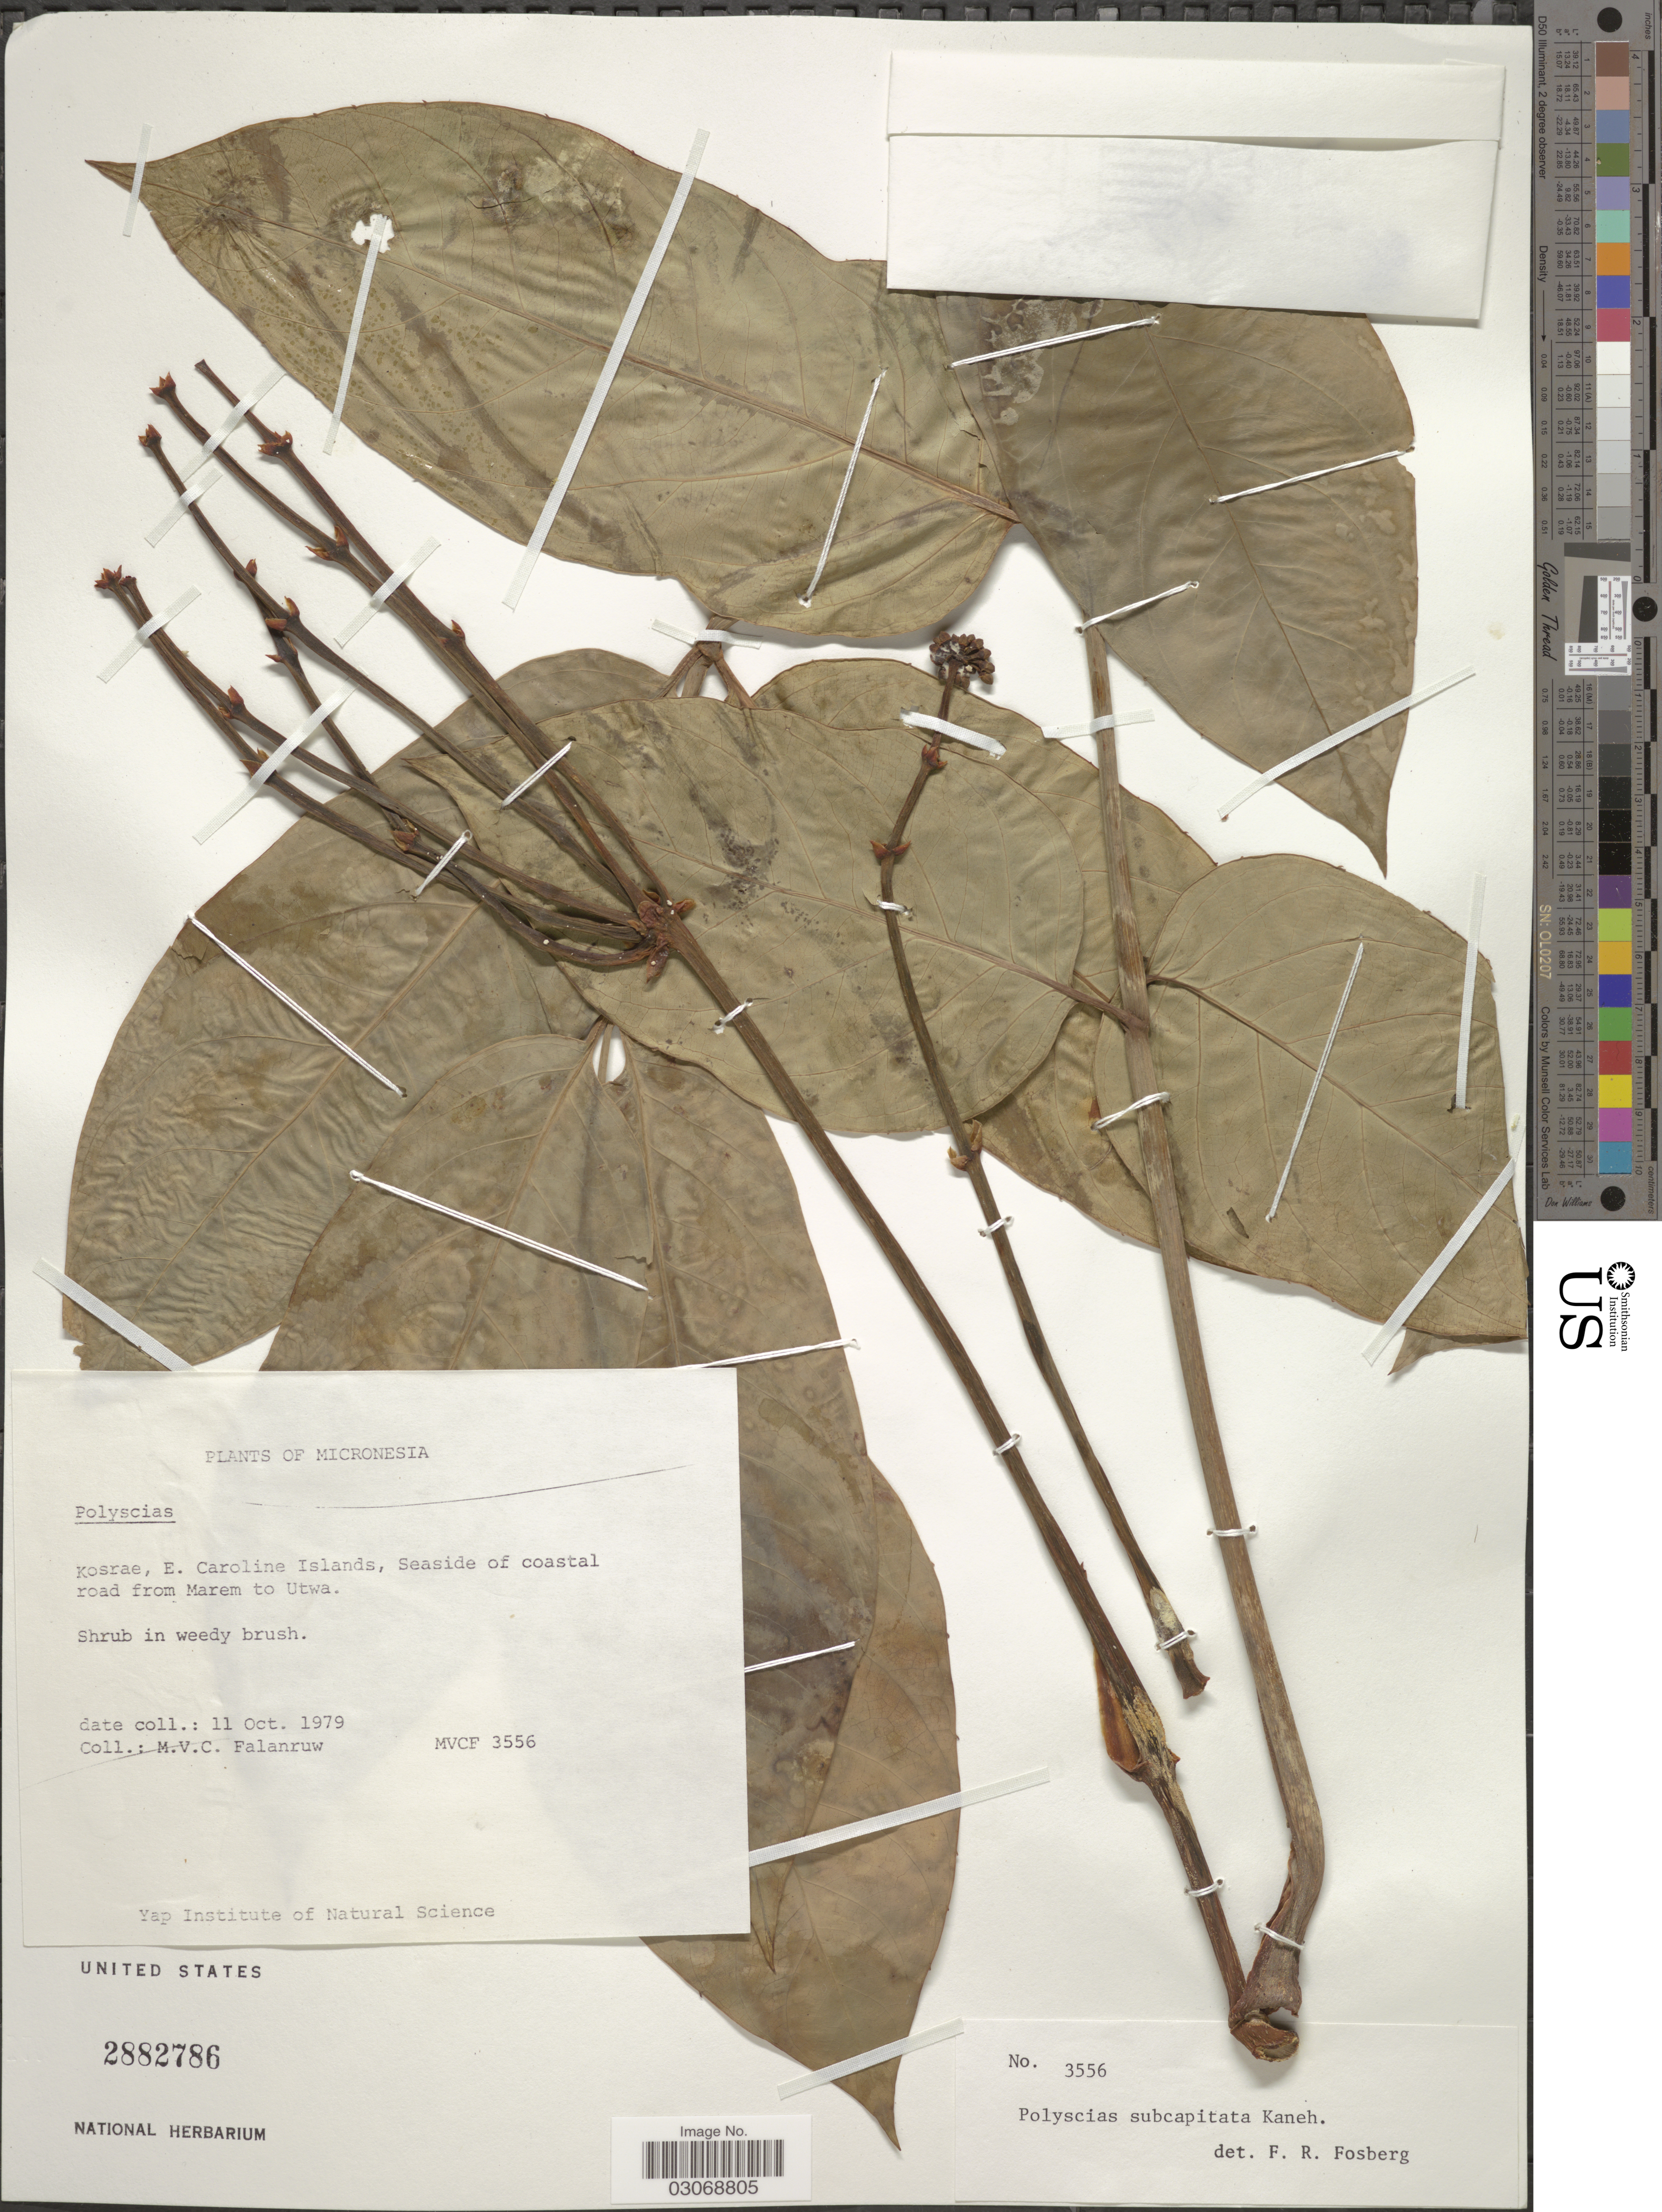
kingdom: Plantae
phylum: Tracheophyta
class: Magnoliopsida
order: Apiales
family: Araliaceae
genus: Polyscias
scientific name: Polyscias subcapitata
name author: Kaneh.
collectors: M. V. Falanruw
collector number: MVCF3556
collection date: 1979-10-11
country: Micronesia, Federated States of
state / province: Kosrae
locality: E. Caroline Islands, Seaside of coastal road from Marem to Utwa.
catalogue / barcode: US 2882786